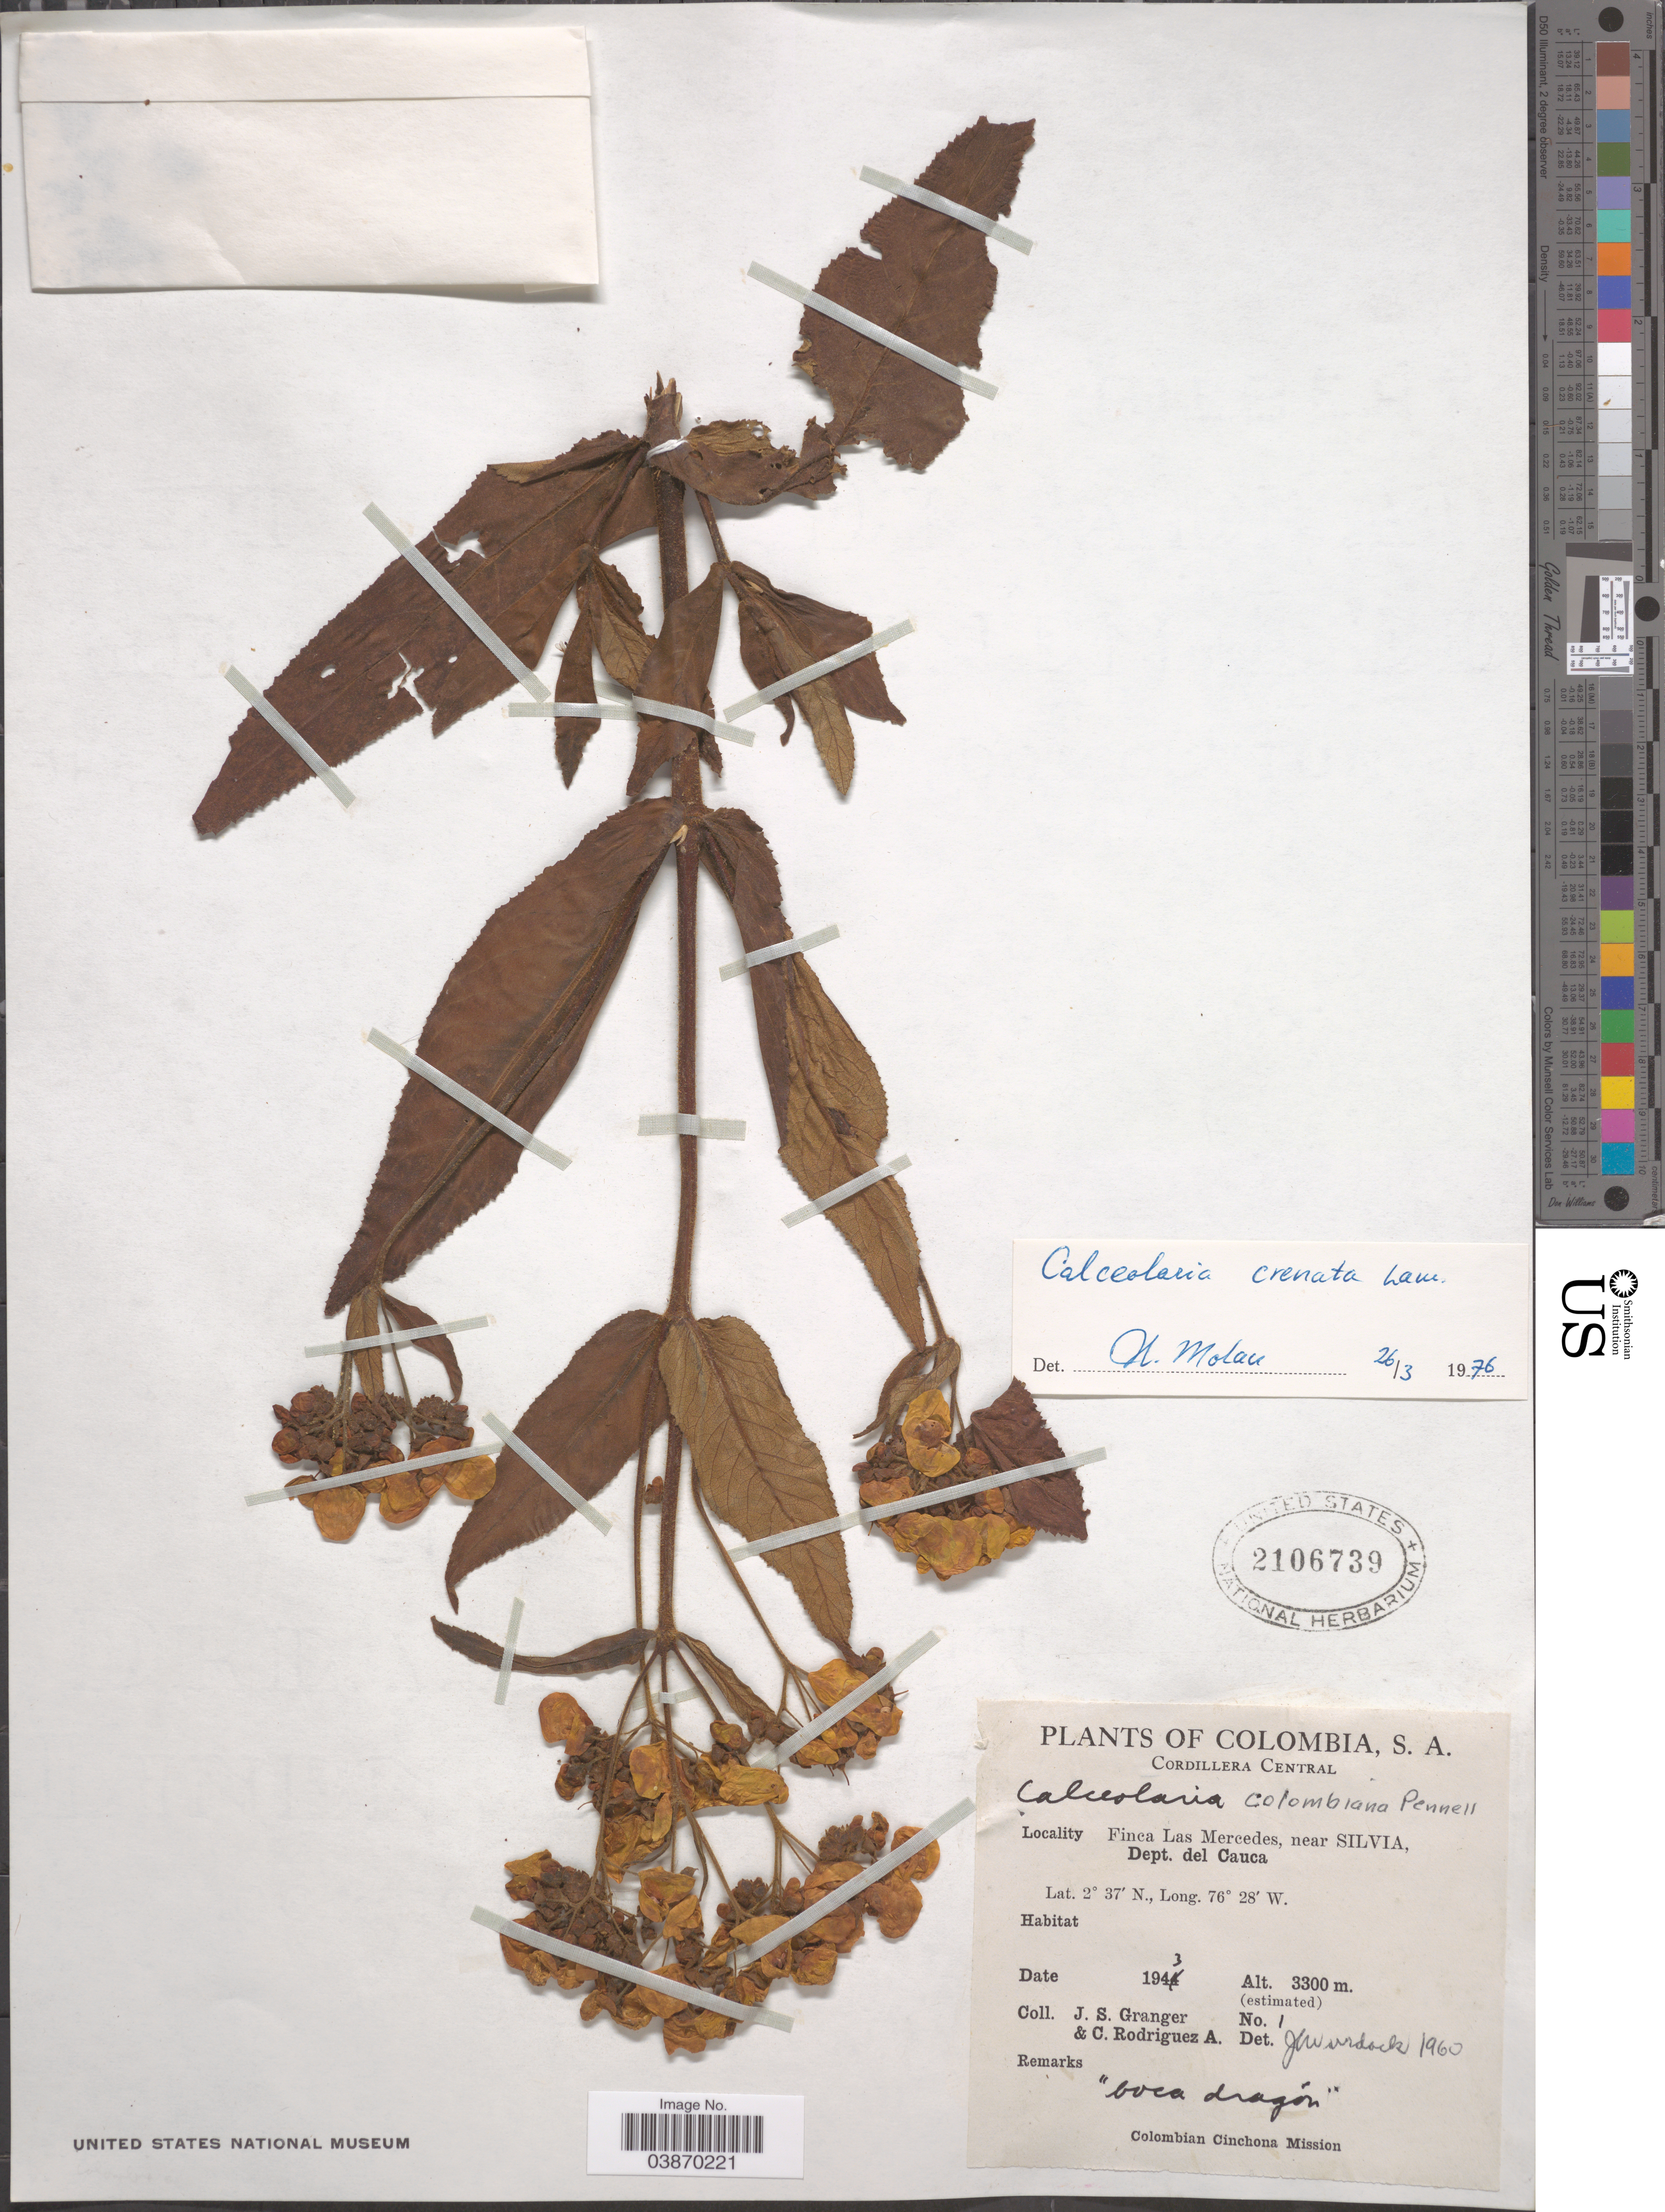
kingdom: Plantae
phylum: Tracheophyta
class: Magnoliopsida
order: Lamiales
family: Calceolariaceae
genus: Calceolaria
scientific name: Calceolaria crenata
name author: Lam.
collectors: J. Granger & C. Rodriguez-A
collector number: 1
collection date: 1943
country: Colombia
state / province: Cauca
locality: Cordillera Central. Finca Las Mercedes, near Silvia, Dept. del Cauca.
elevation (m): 3300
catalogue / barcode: US 2106739